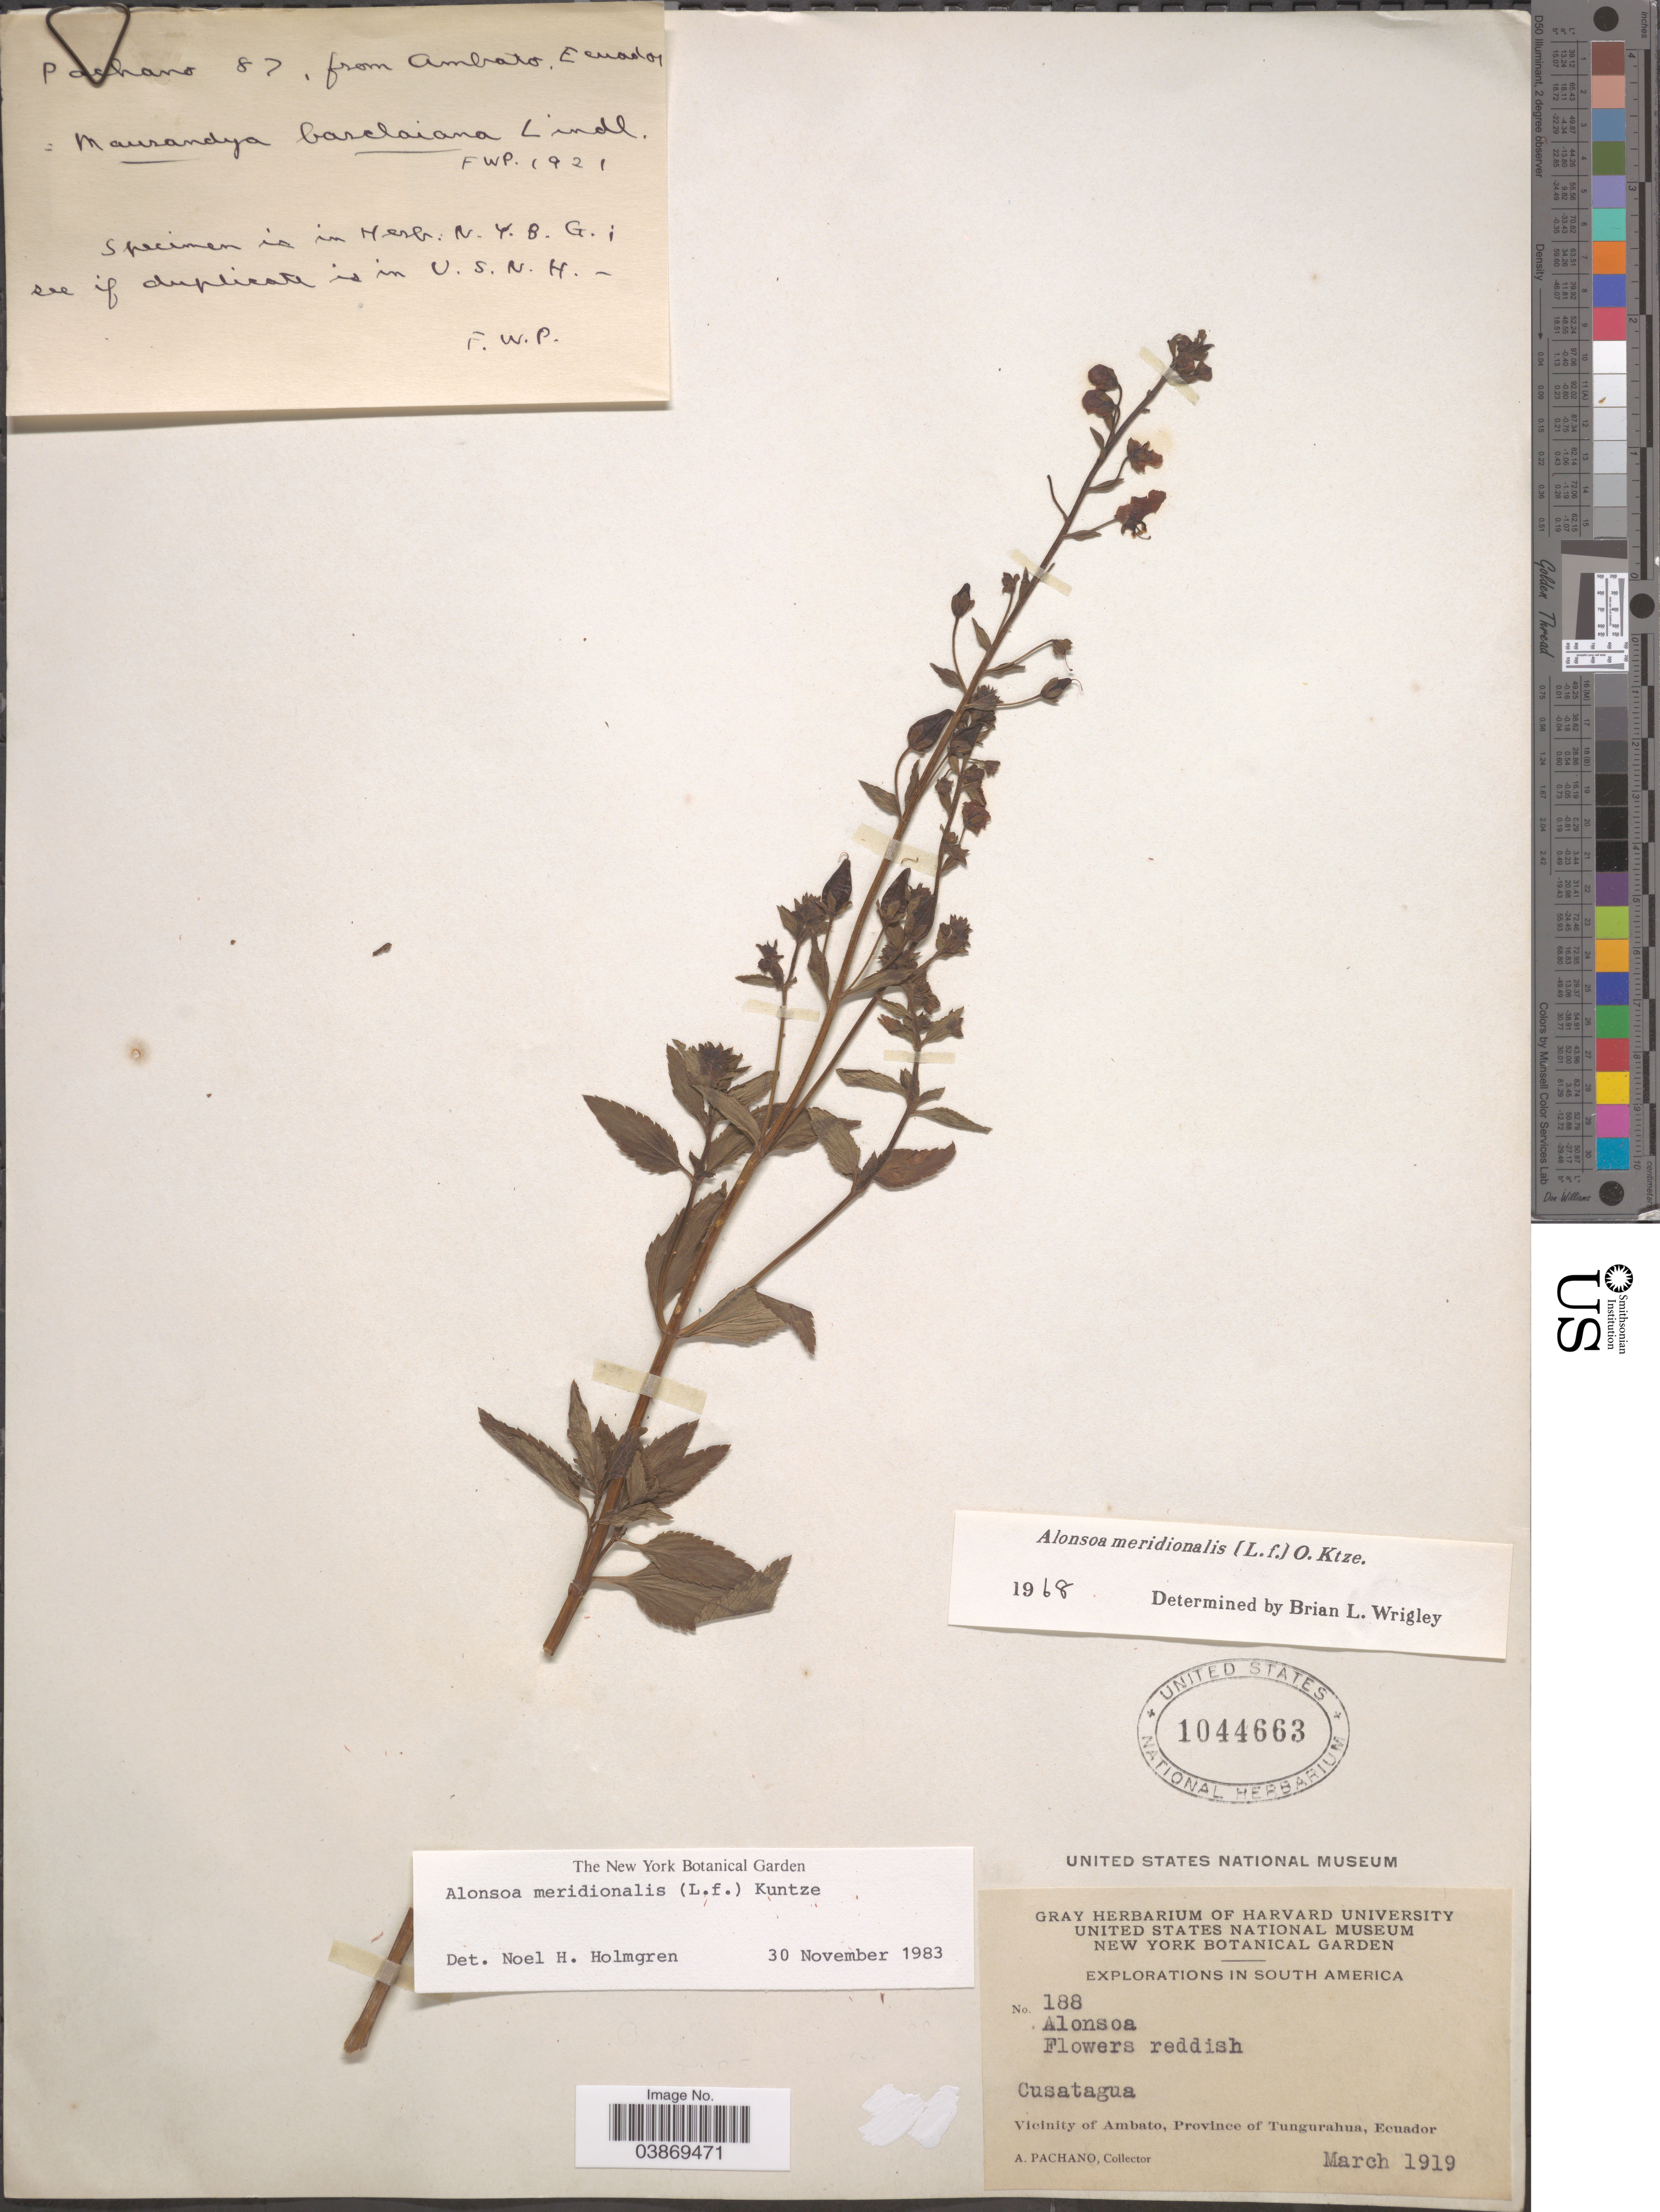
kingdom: Plantae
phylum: Tracheophyta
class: Magnoliopsida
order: Lamiales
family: Scrophulariaceae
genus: Alonsoa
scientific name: Alonsoa meridionalis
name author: (L. f.) Kuntze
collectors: A. Pachano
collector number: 188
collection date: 1919-03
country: Ecuador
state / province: Tungurahua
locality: Vicinity of Ambato.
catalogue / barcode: US 1044663